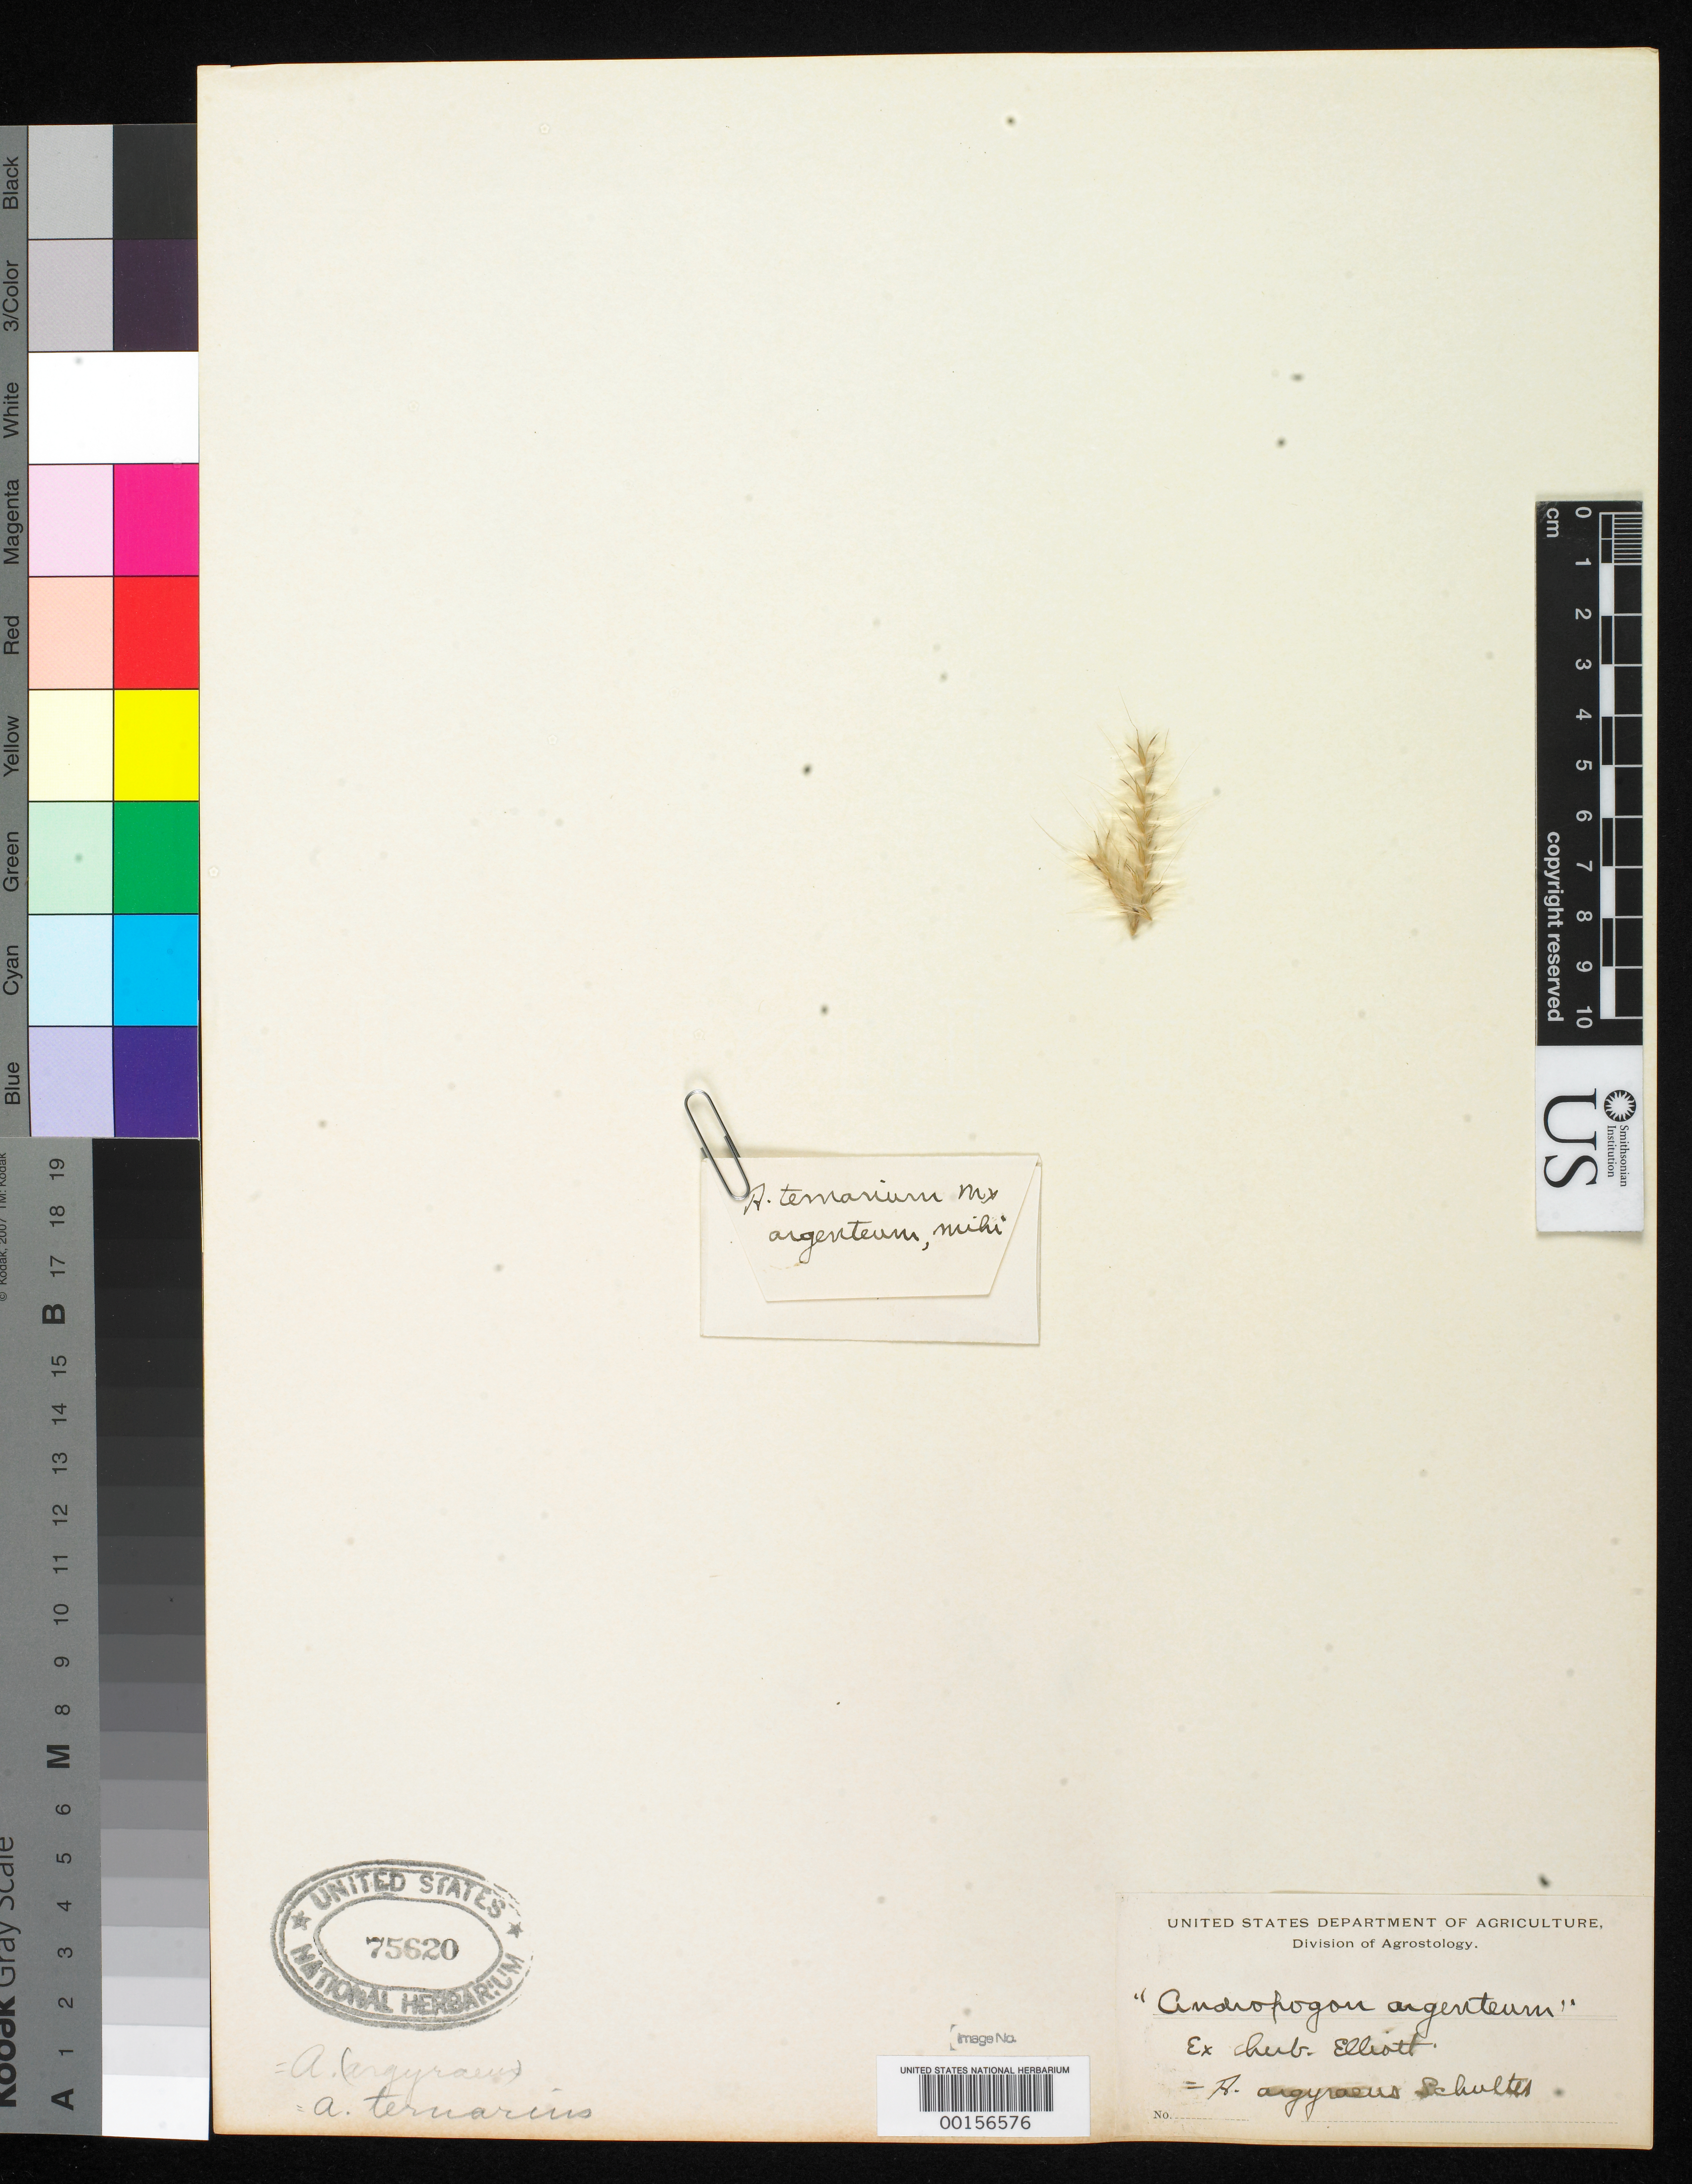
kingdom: Plantae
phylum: Tracheophyta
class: Liliopsida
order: Poales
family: Poaceae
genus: Andropogon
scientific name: Andropogon argenteus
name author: Elliott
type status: Type Fragment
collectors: ex herb. Elliott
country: United States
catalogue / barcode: US 75620